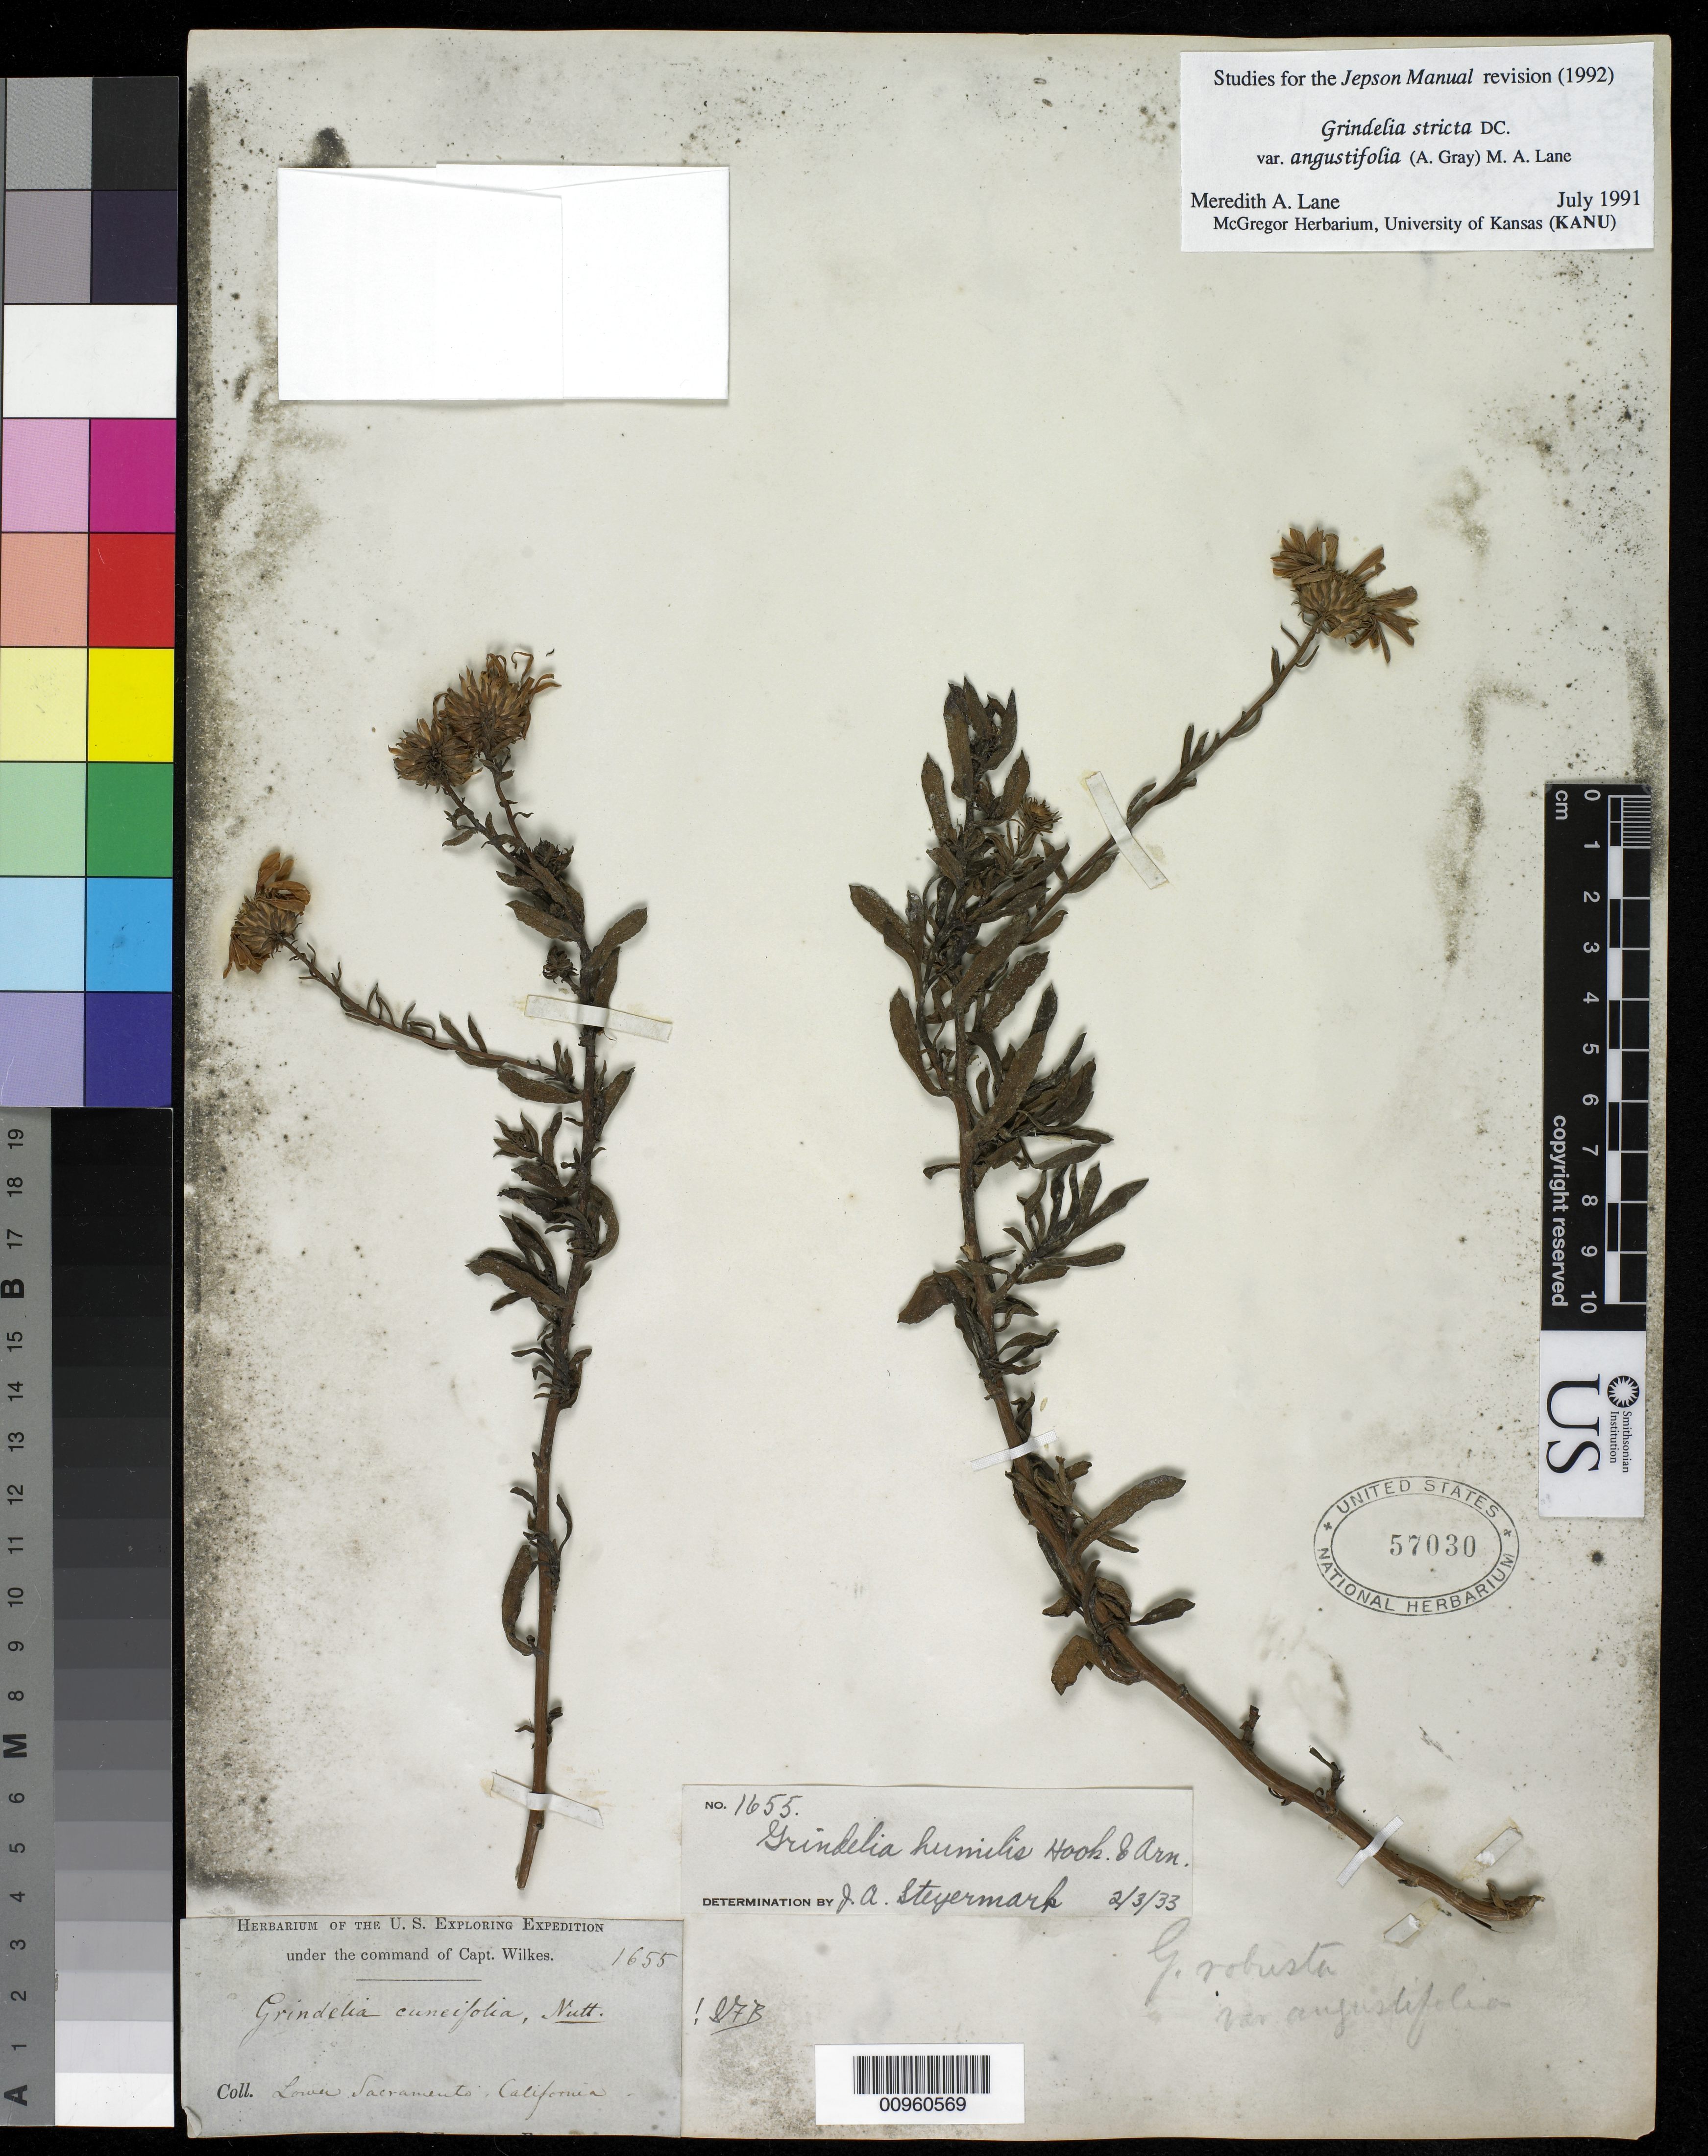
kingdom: Plantae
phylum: Tracheophyta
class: Magnoliopsida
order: Asterales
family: Asteraceae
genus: Grindelia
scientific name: Grindelia stricta var. angustifolia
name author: (A. Gray) M.A. Lane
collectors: Wilkes Explor. Exped.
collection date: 1838/1842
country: United States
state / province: California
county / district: Sacramento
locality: Lower Sacramento California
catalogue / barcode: US 57030